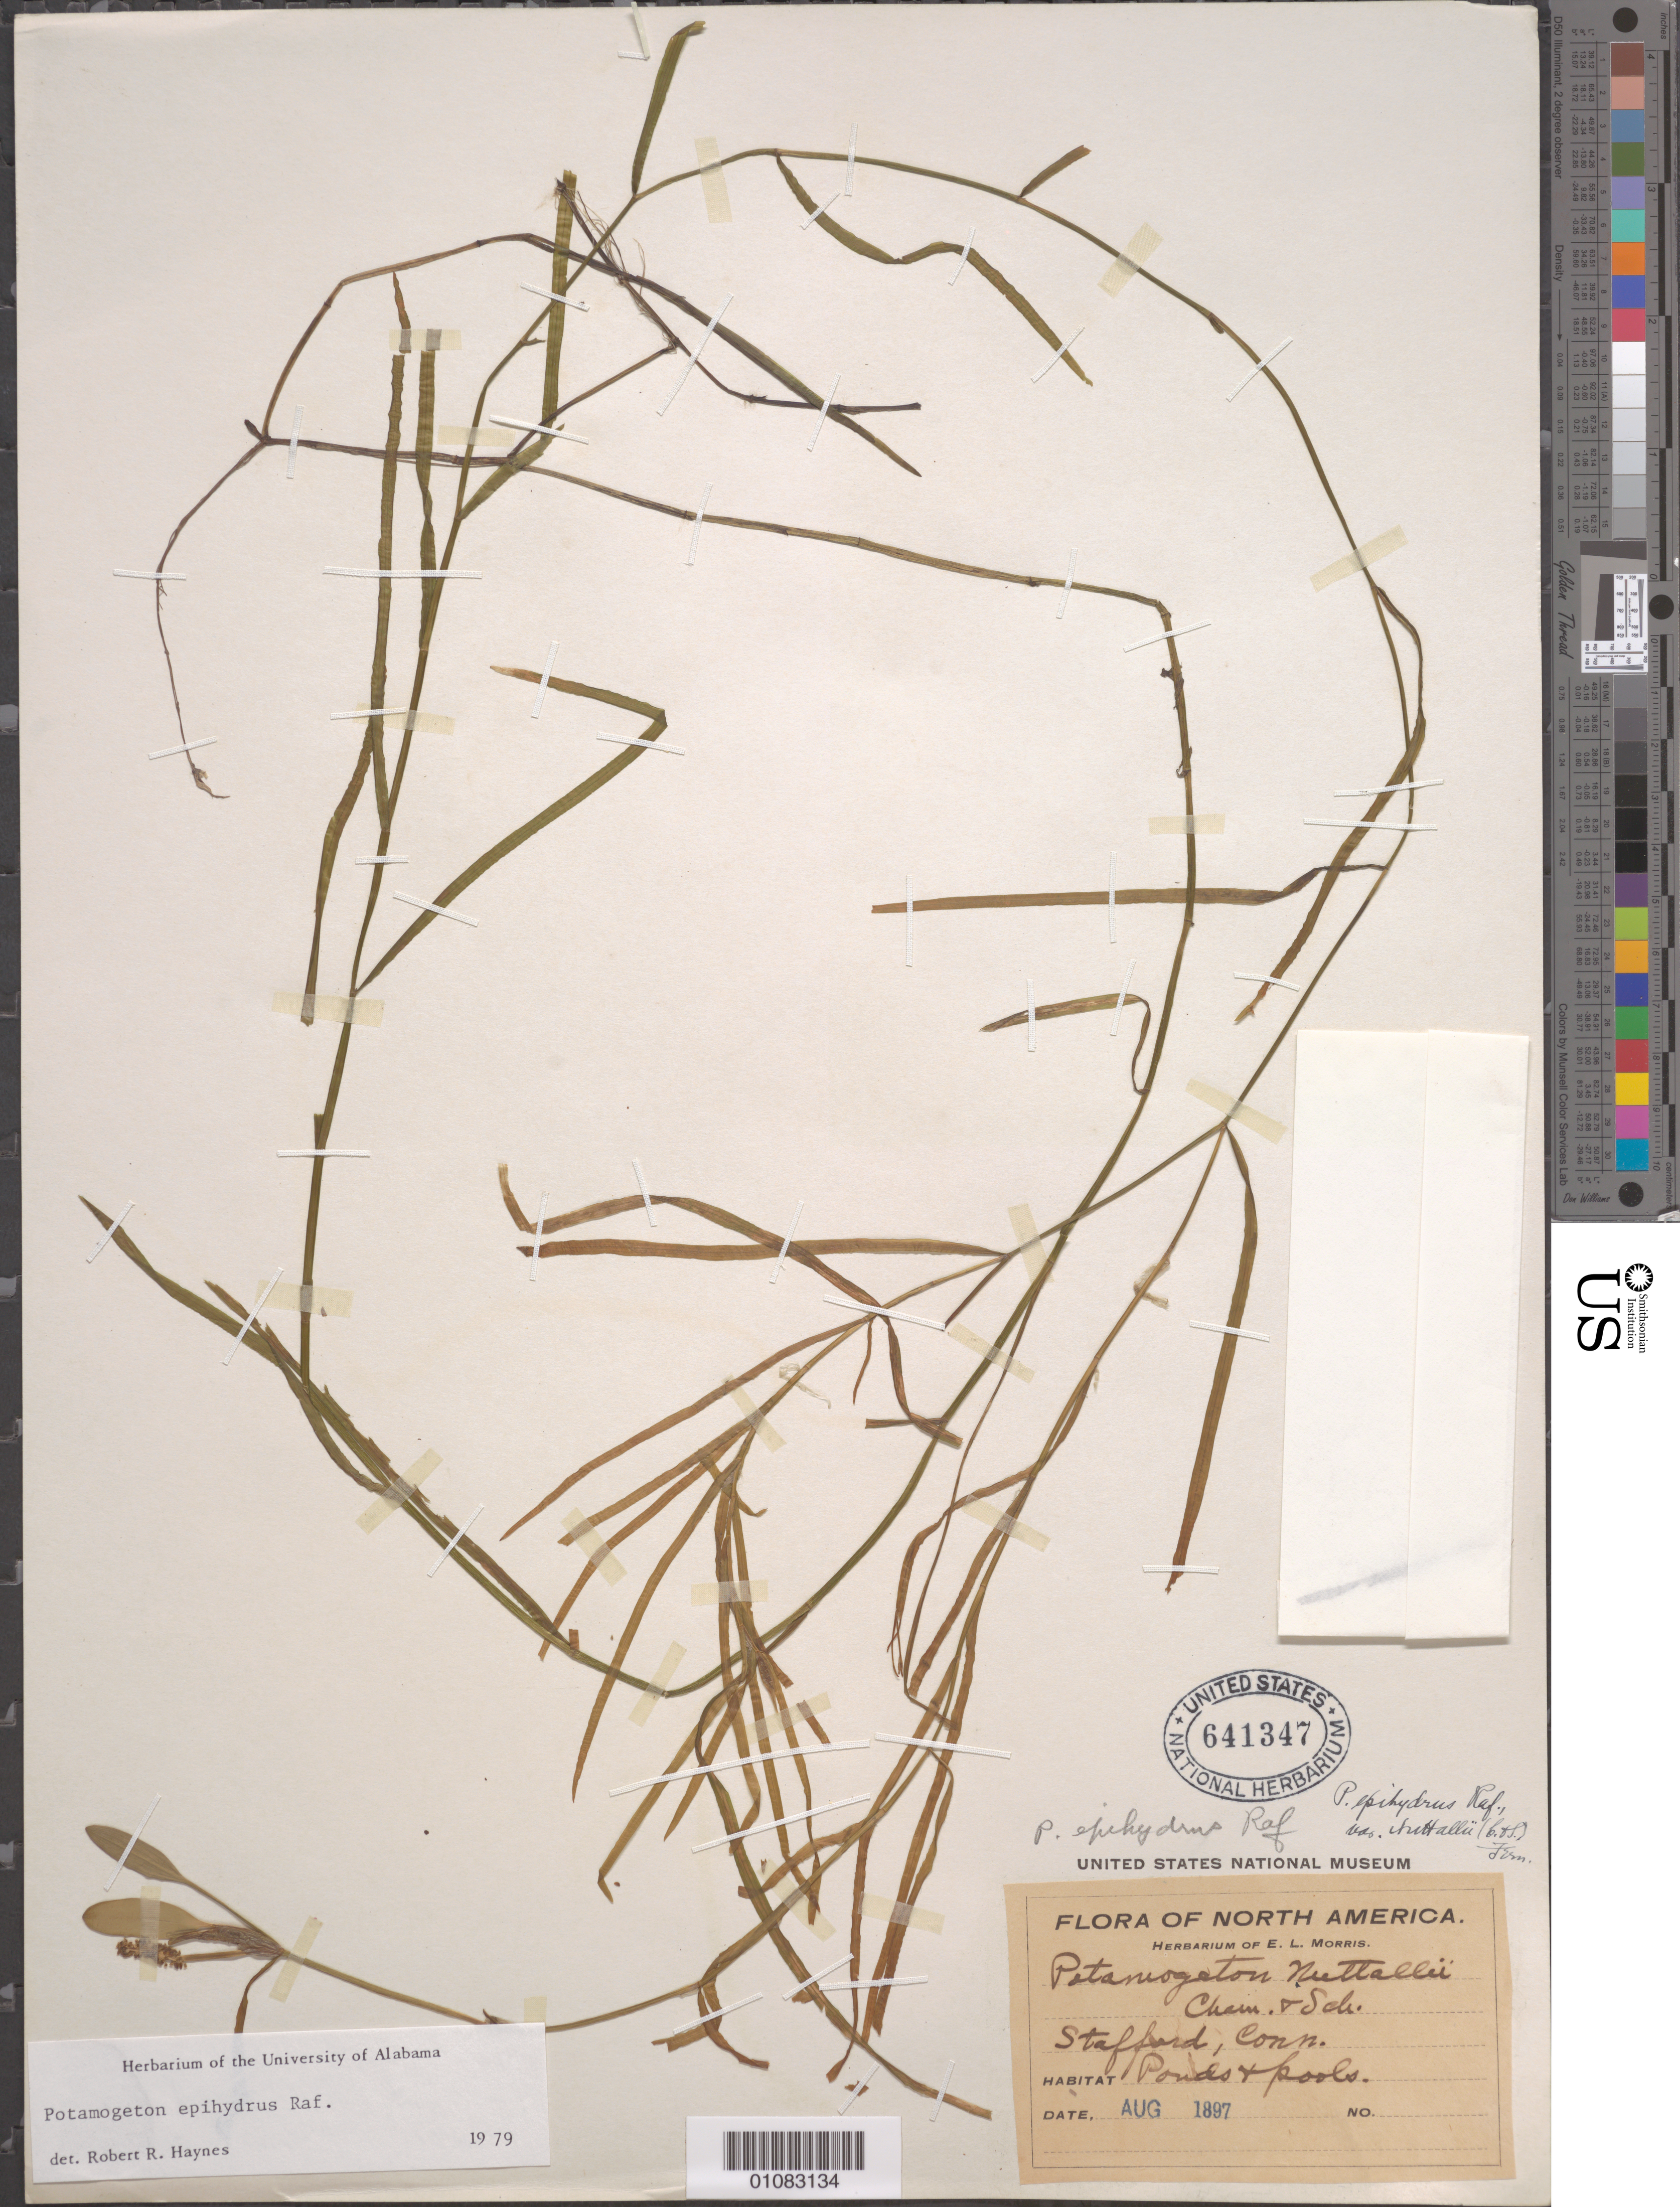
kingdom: Plantae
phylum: Tracheophyta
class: Liliopsida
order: Alismatales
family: Potamogetonaceae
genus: Potamogeton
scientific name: Potamogeton epihydrus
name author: Raf.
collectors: ex herb. E.L. Morris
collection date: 1897-08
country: United States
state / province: Connecticut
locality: Stafford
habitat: Ponds and pools.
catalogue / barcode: US 641347